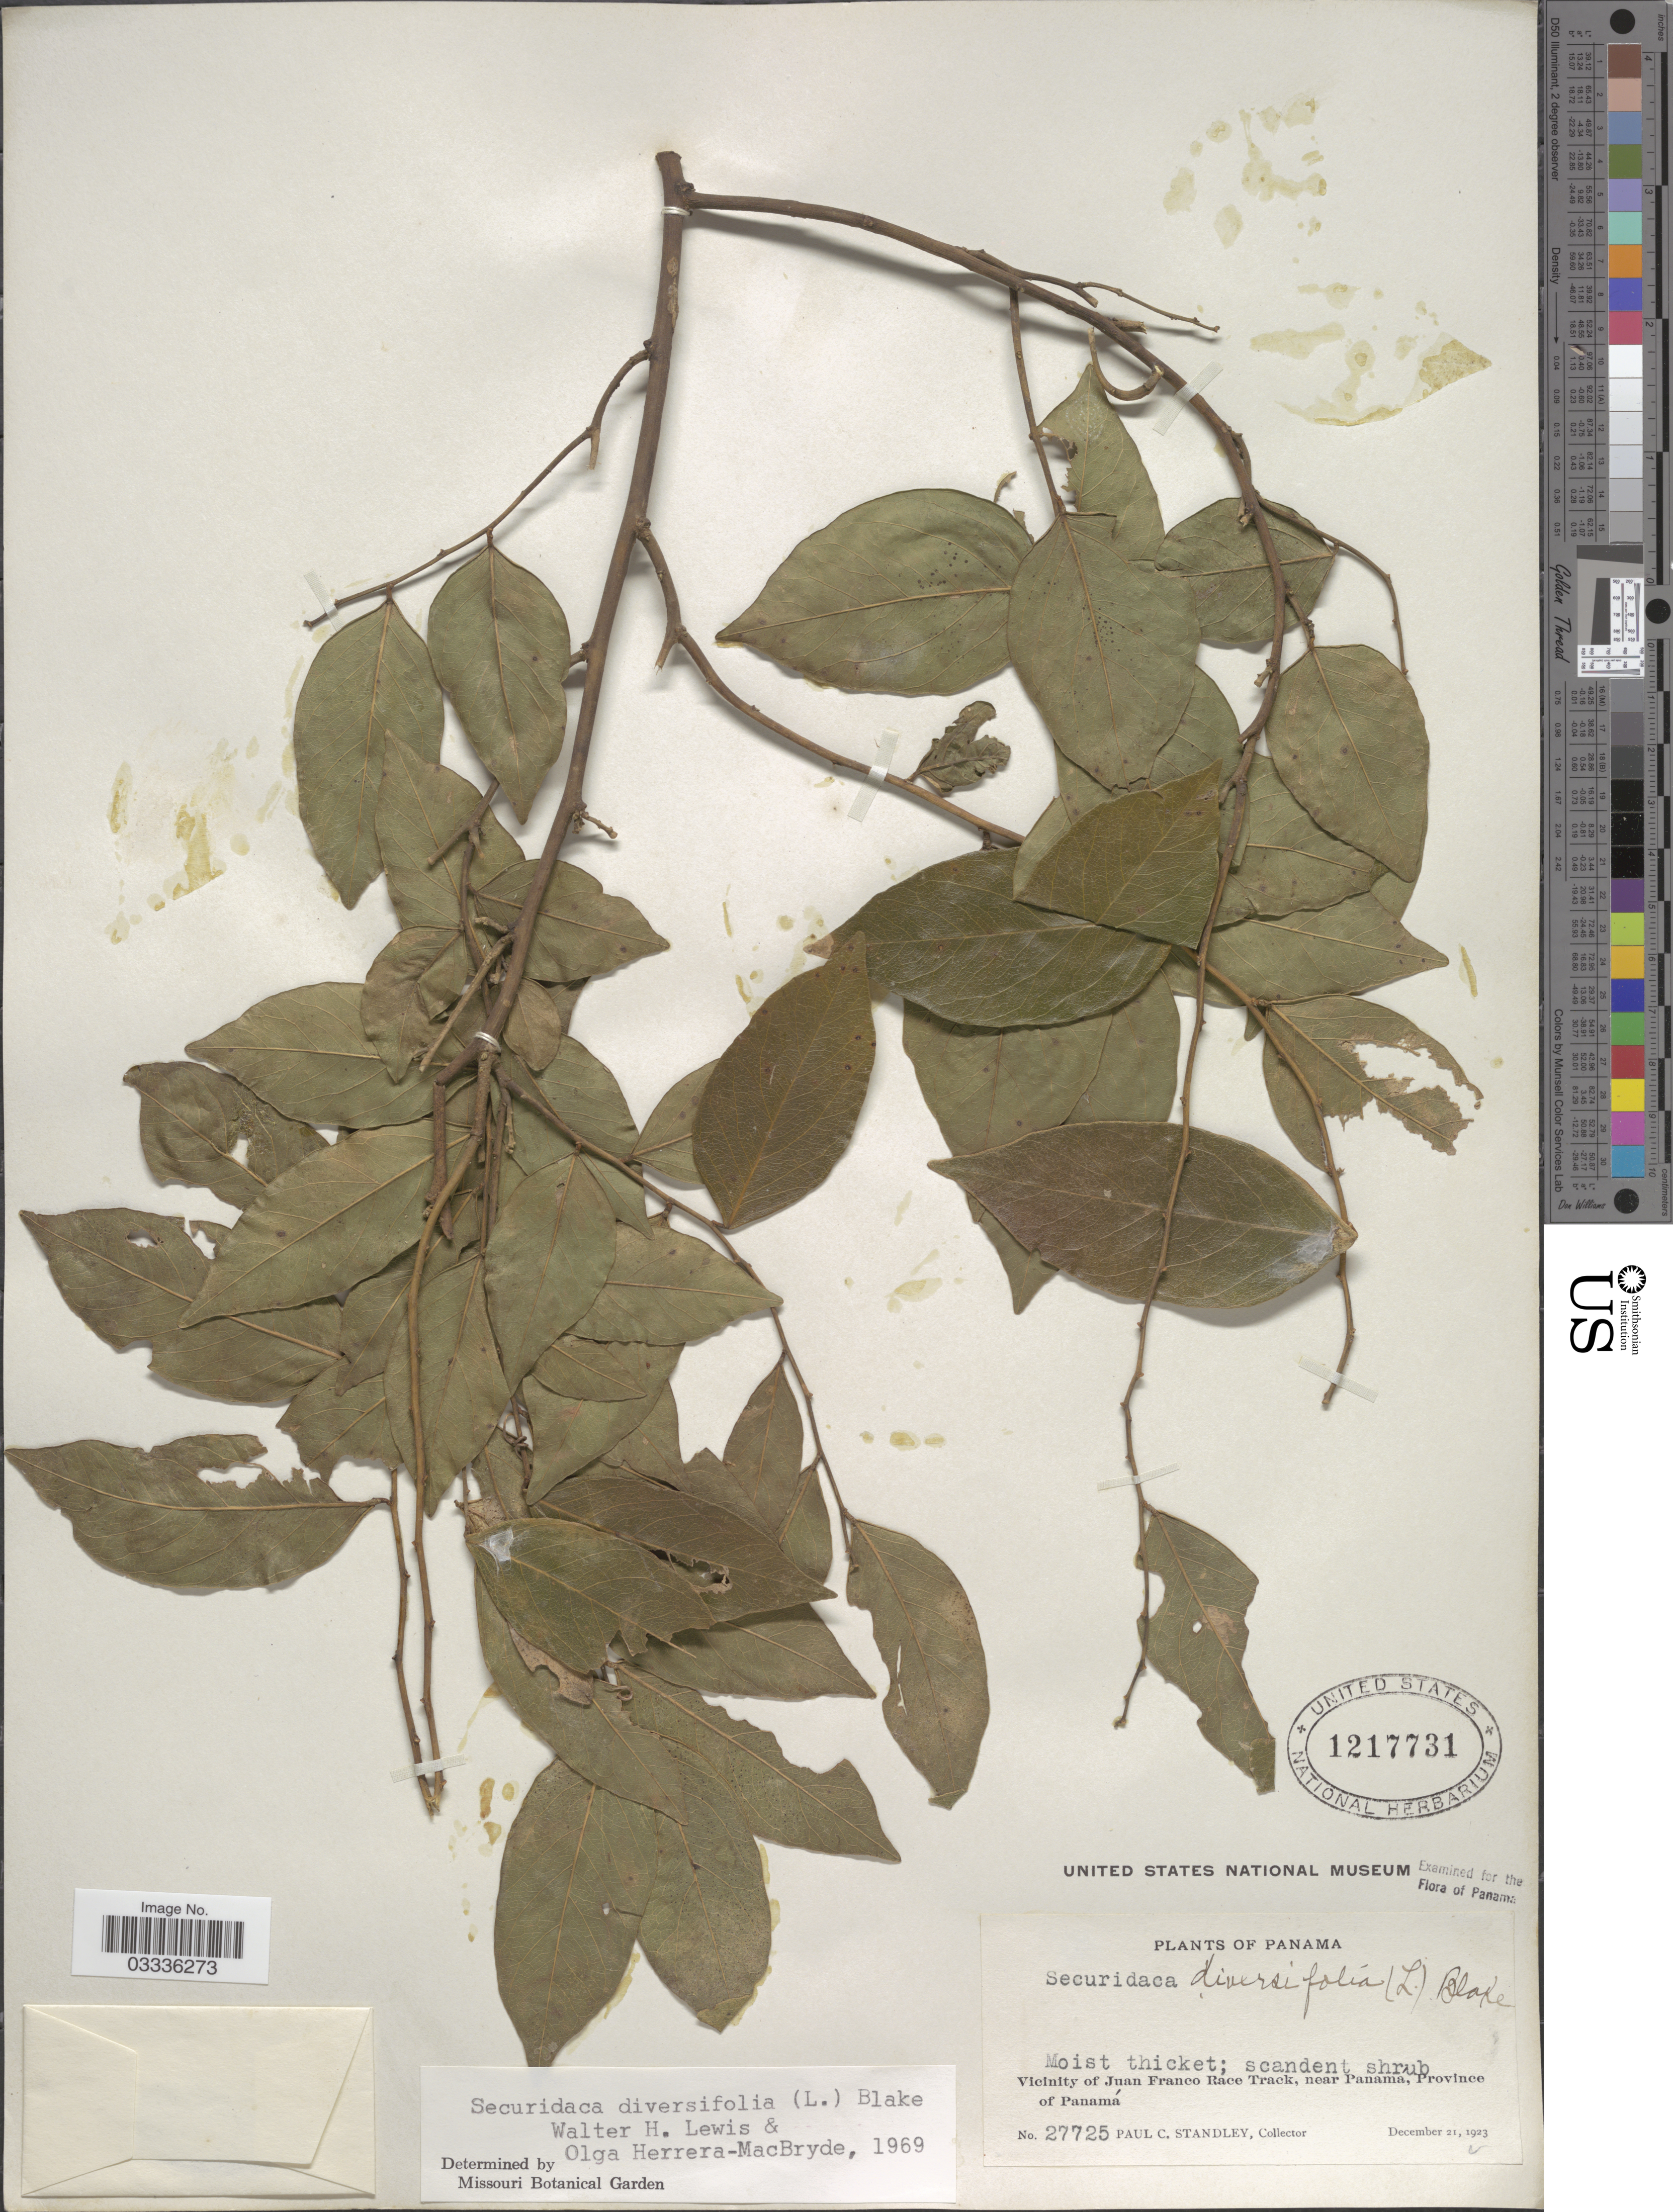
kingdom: Plantae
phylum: Tracheophyta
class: Magnoliopsida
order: Fabales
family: Polygalaceae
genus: Securidaca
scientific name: Securidaca diversifolia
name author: (L.) S.F. Blake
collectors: P. C. Standley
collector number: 27725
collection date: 1923-12-21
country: Panama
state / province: Panamá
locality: Vicinity of Juan Franco Race Track, near Panama.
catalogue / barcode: US 1217731